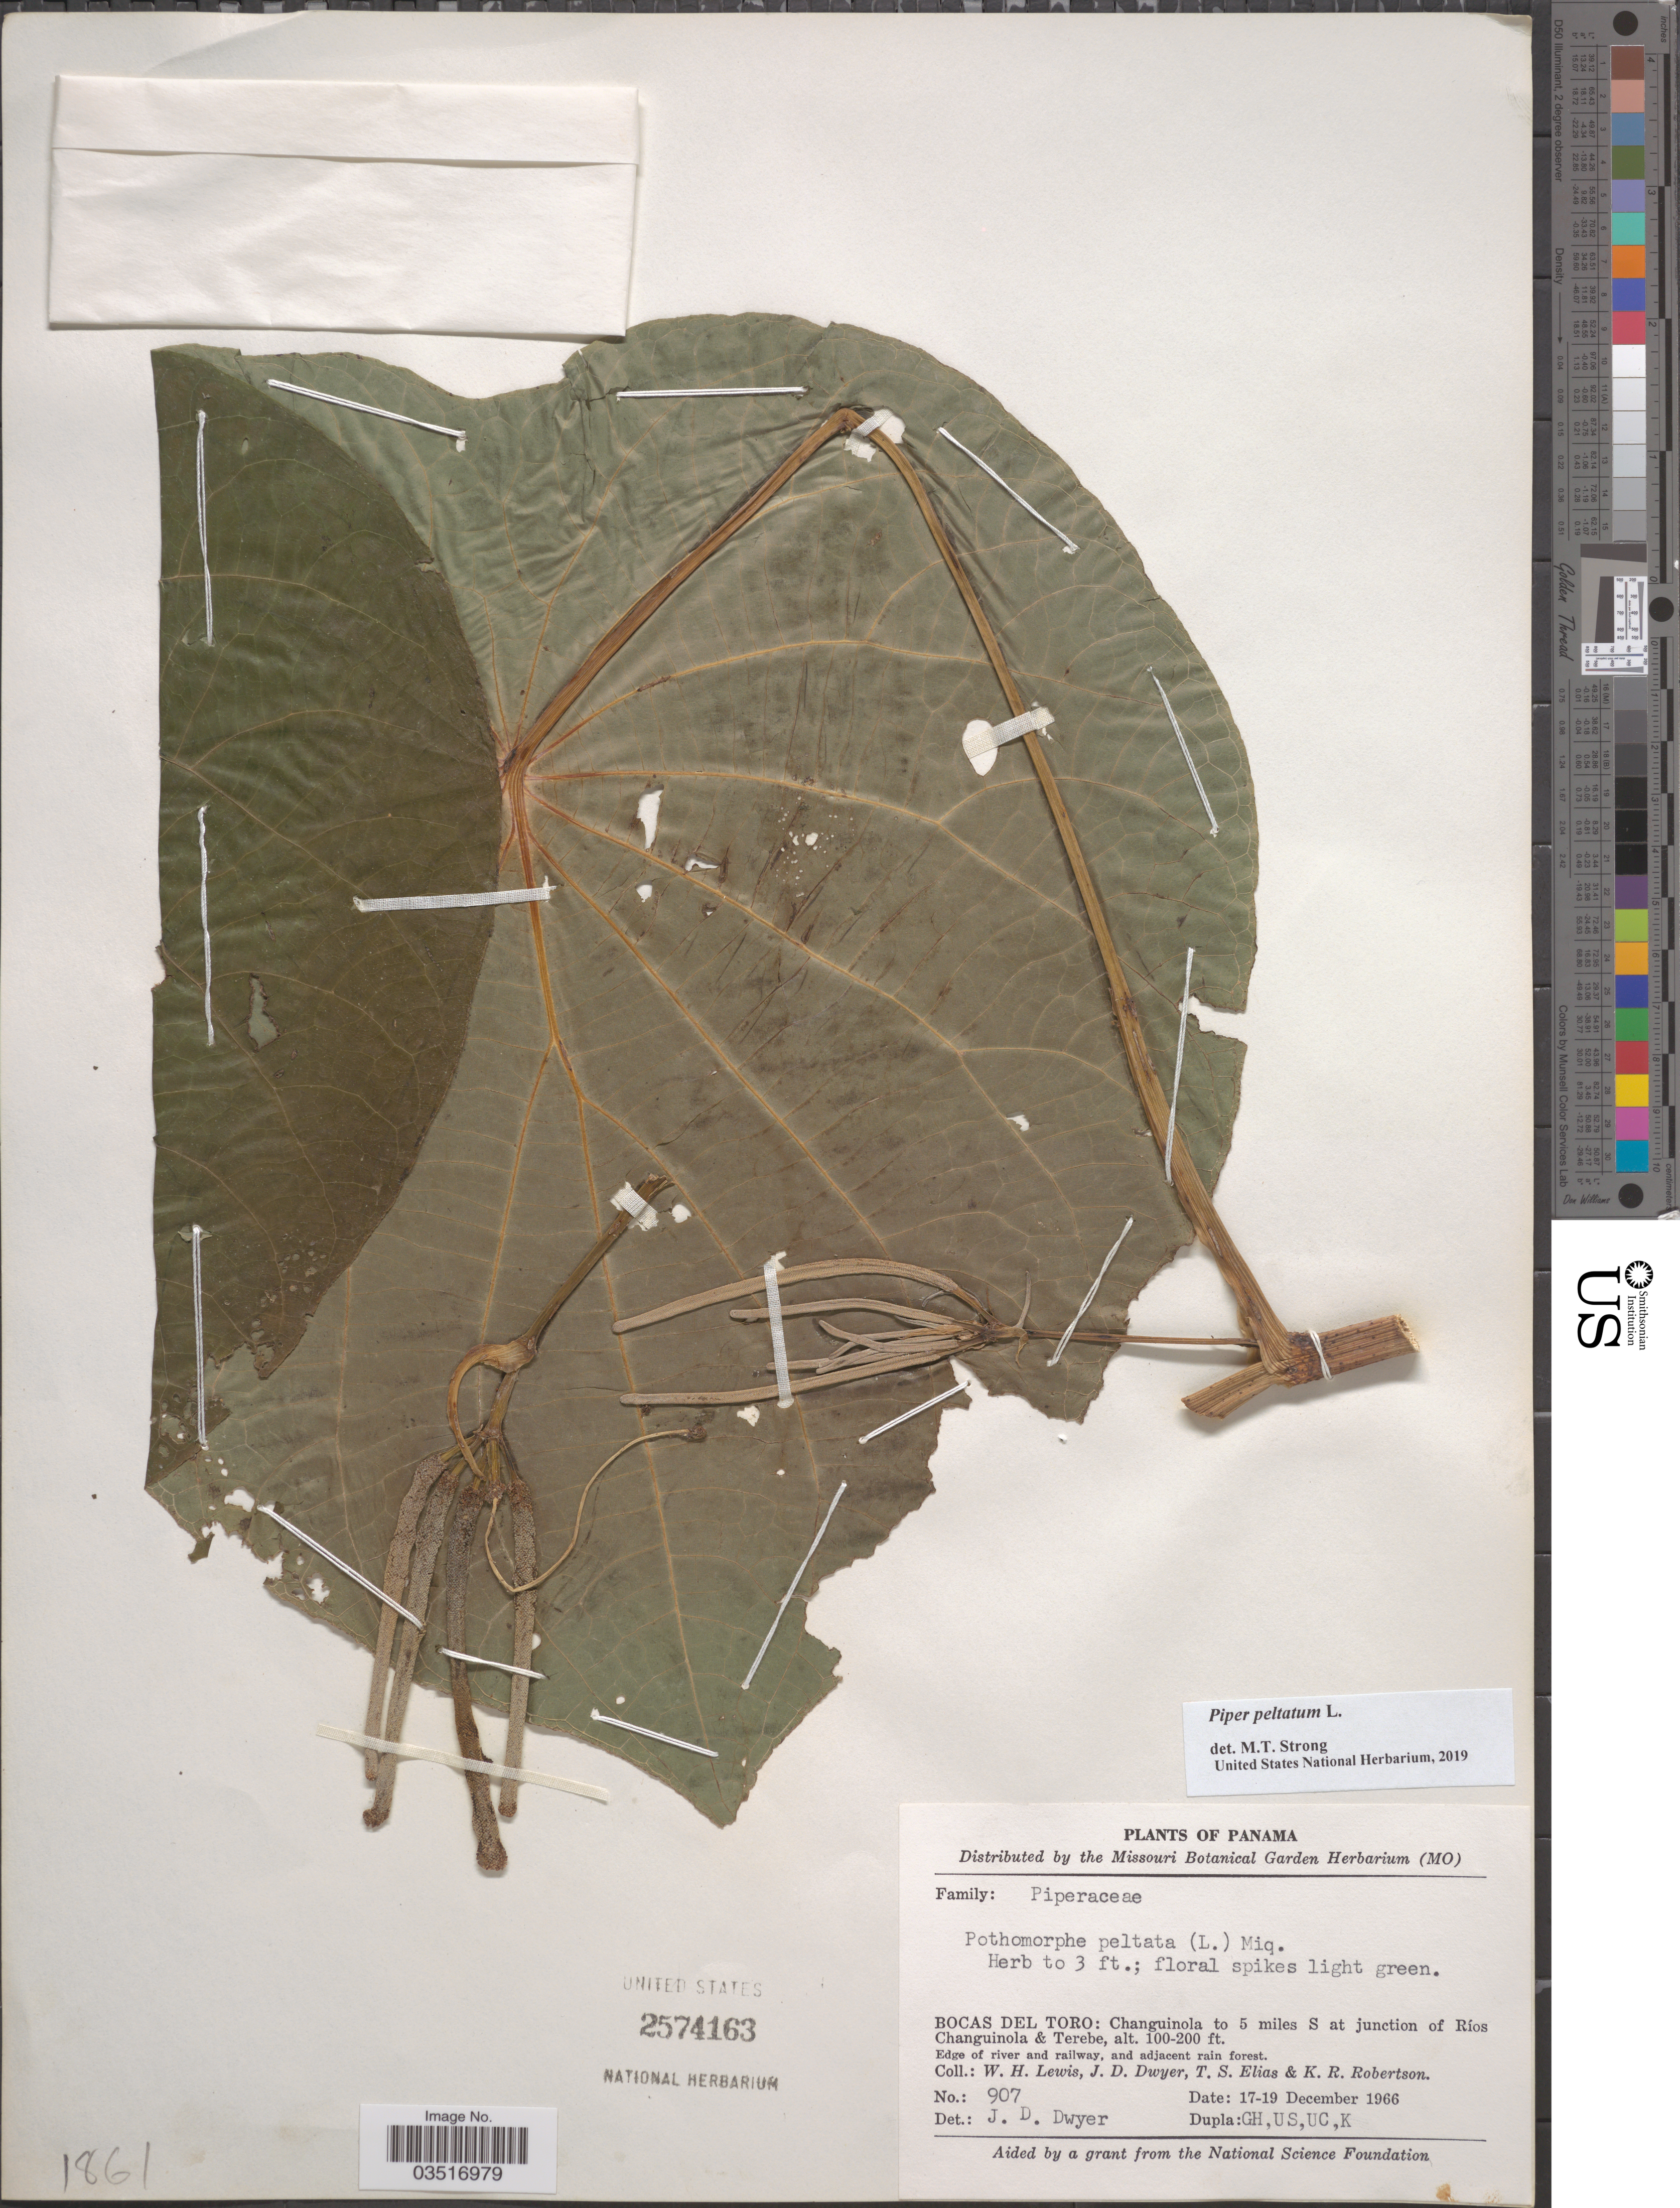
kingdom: Plantae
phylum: Tracheophyta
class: Magnoliopsida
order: Piperales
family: Piperaceae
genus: Piper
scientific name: Piper peltatum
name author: L.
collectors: W. H. Lewis, J. D. Dwyer, T. S. Elias & K. Robertson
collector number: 907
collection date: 1966-12-17/1966-12-19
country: Panama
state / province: Bocas del Toro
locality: Changuinola to 5 miles S at junction of Ríos Changuinola & Terebe.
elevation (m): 30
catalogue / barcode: US 2574163